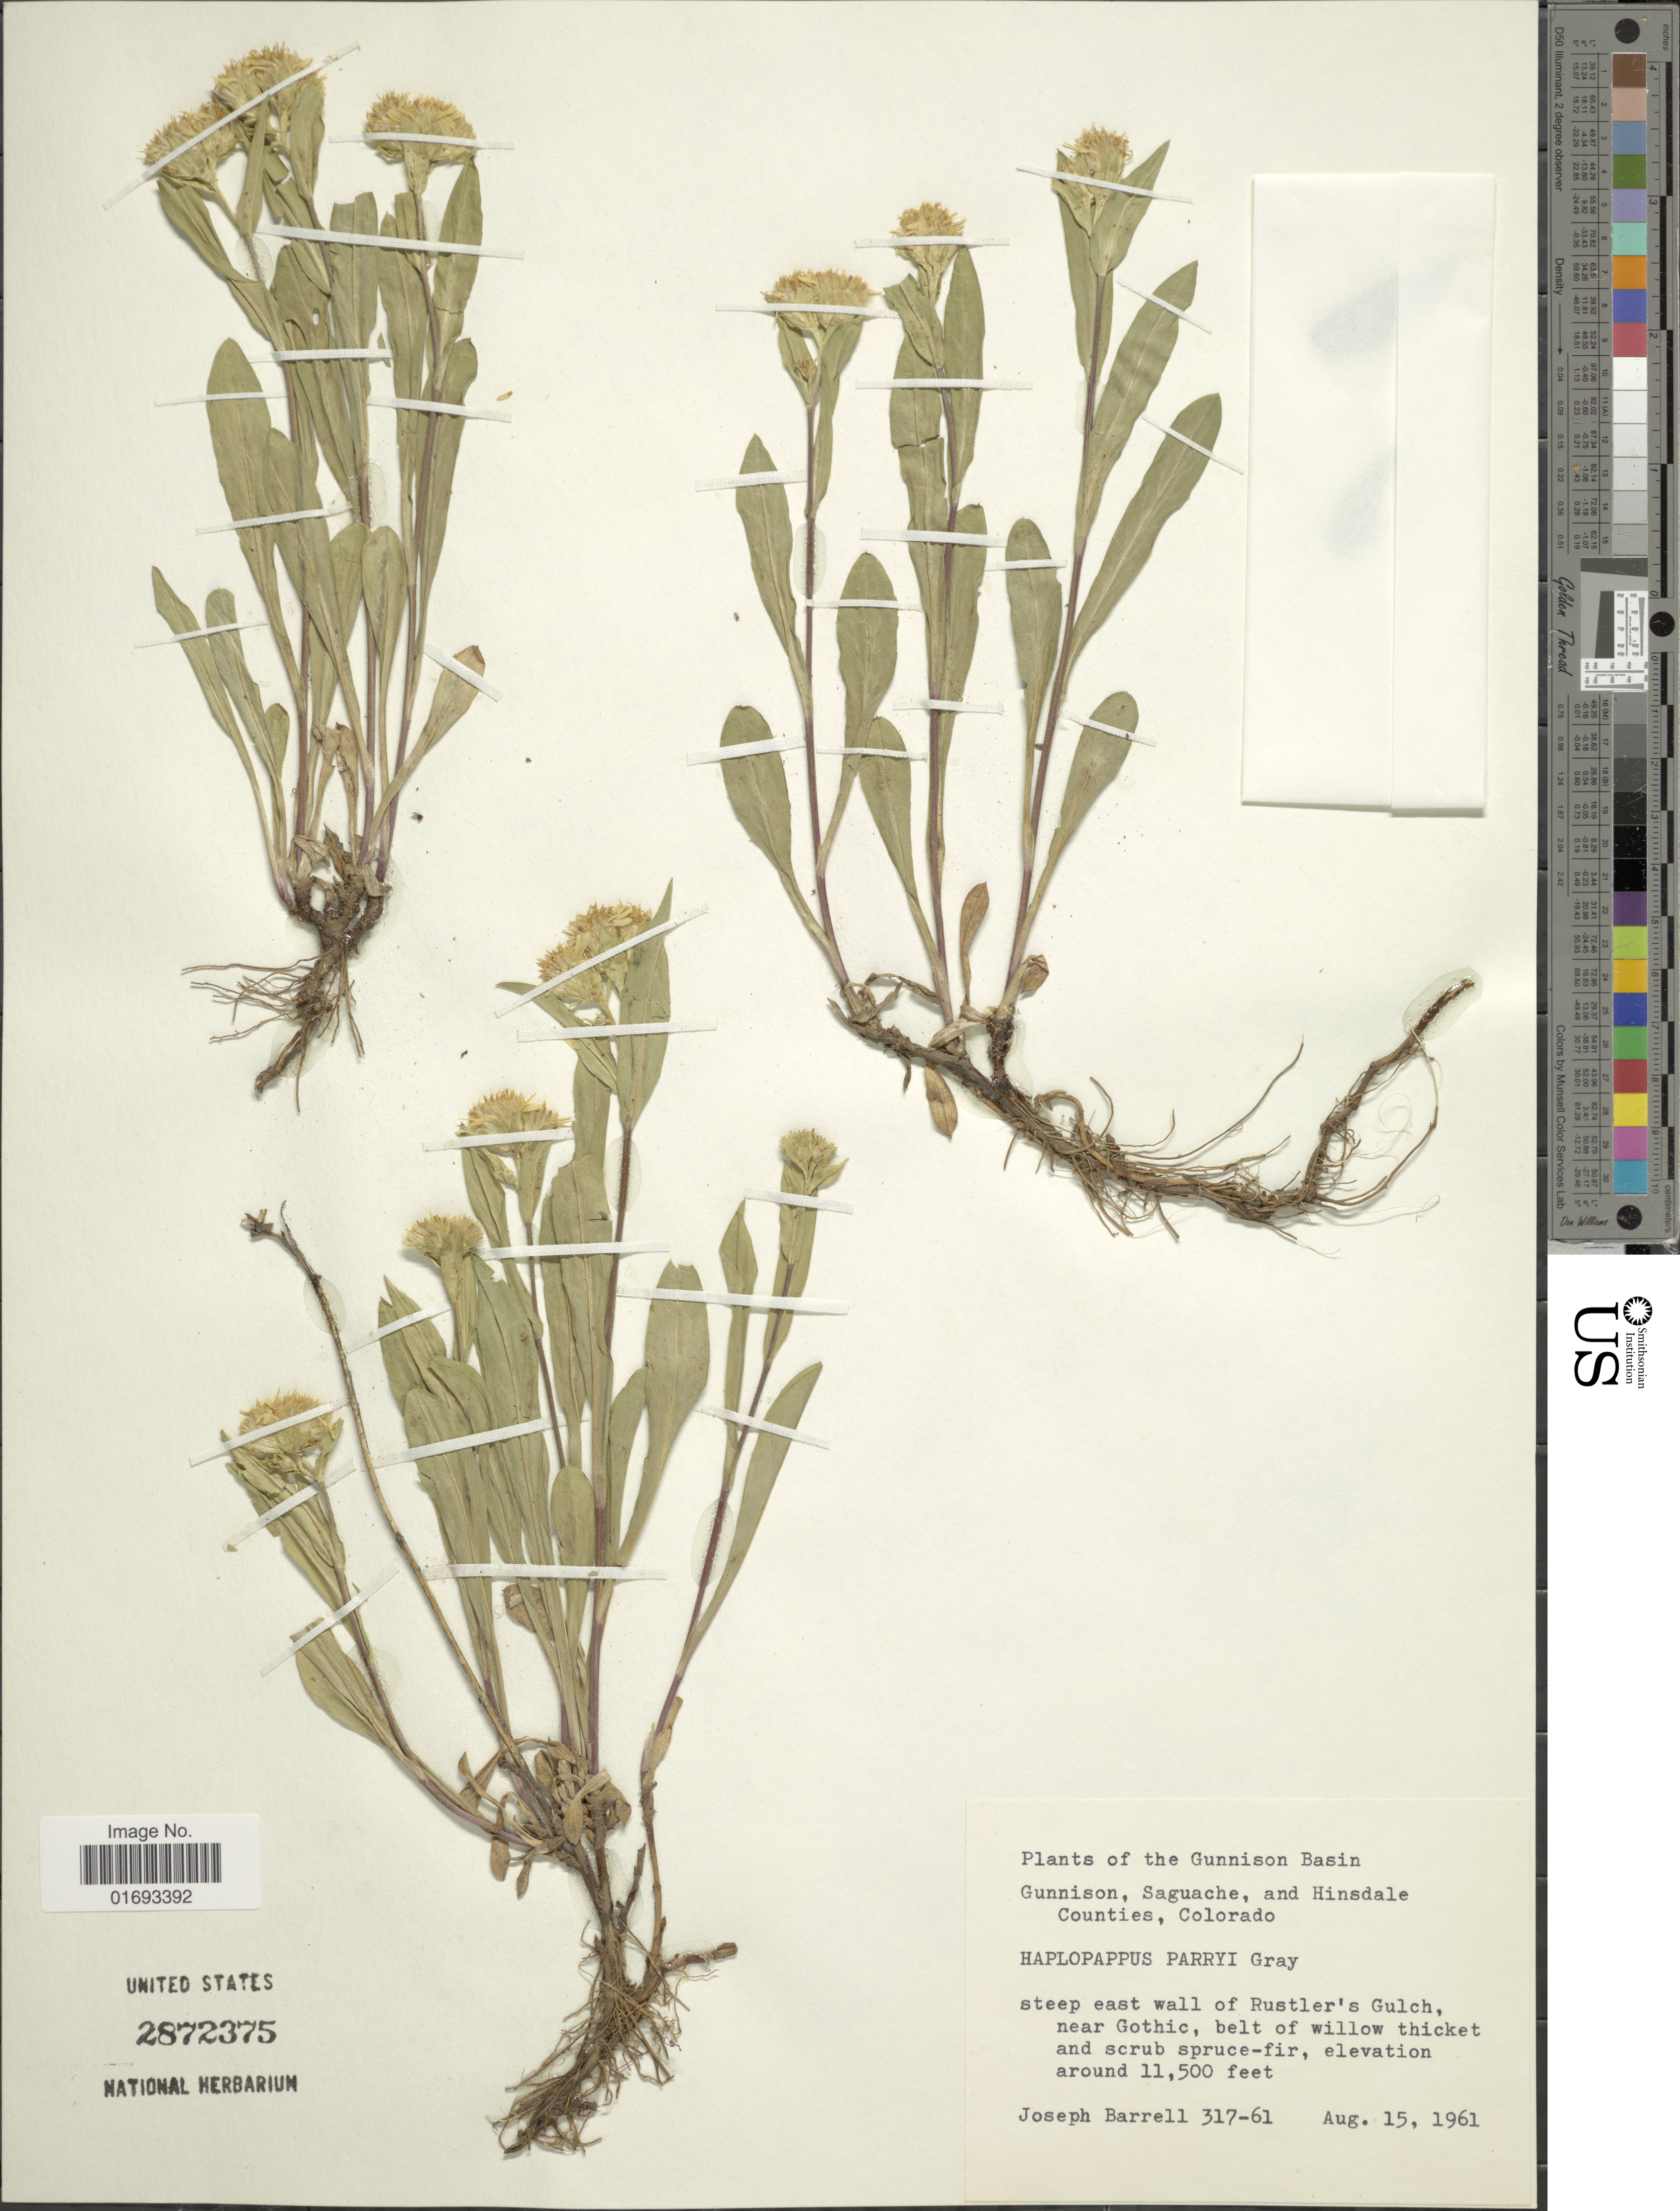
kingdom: Plantae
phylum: Tracheophyta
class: Magnoliopsida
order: Asterales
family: Asteraceae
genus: Oreochrysum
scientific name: Oreochrysum parryi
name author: (A. Gray) Rydb.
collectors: J. Barrell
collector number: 317-61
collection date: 1961-08-15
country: United States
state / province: Colorado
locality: Gunnison Basin, Gunnison, Saguache, and Hinsdale Counties, steep east wall of Rustler's Gulch, near Gothic, belt of willow thicket and scrub spruce-fir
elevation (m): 3505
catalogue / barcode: US 2872375